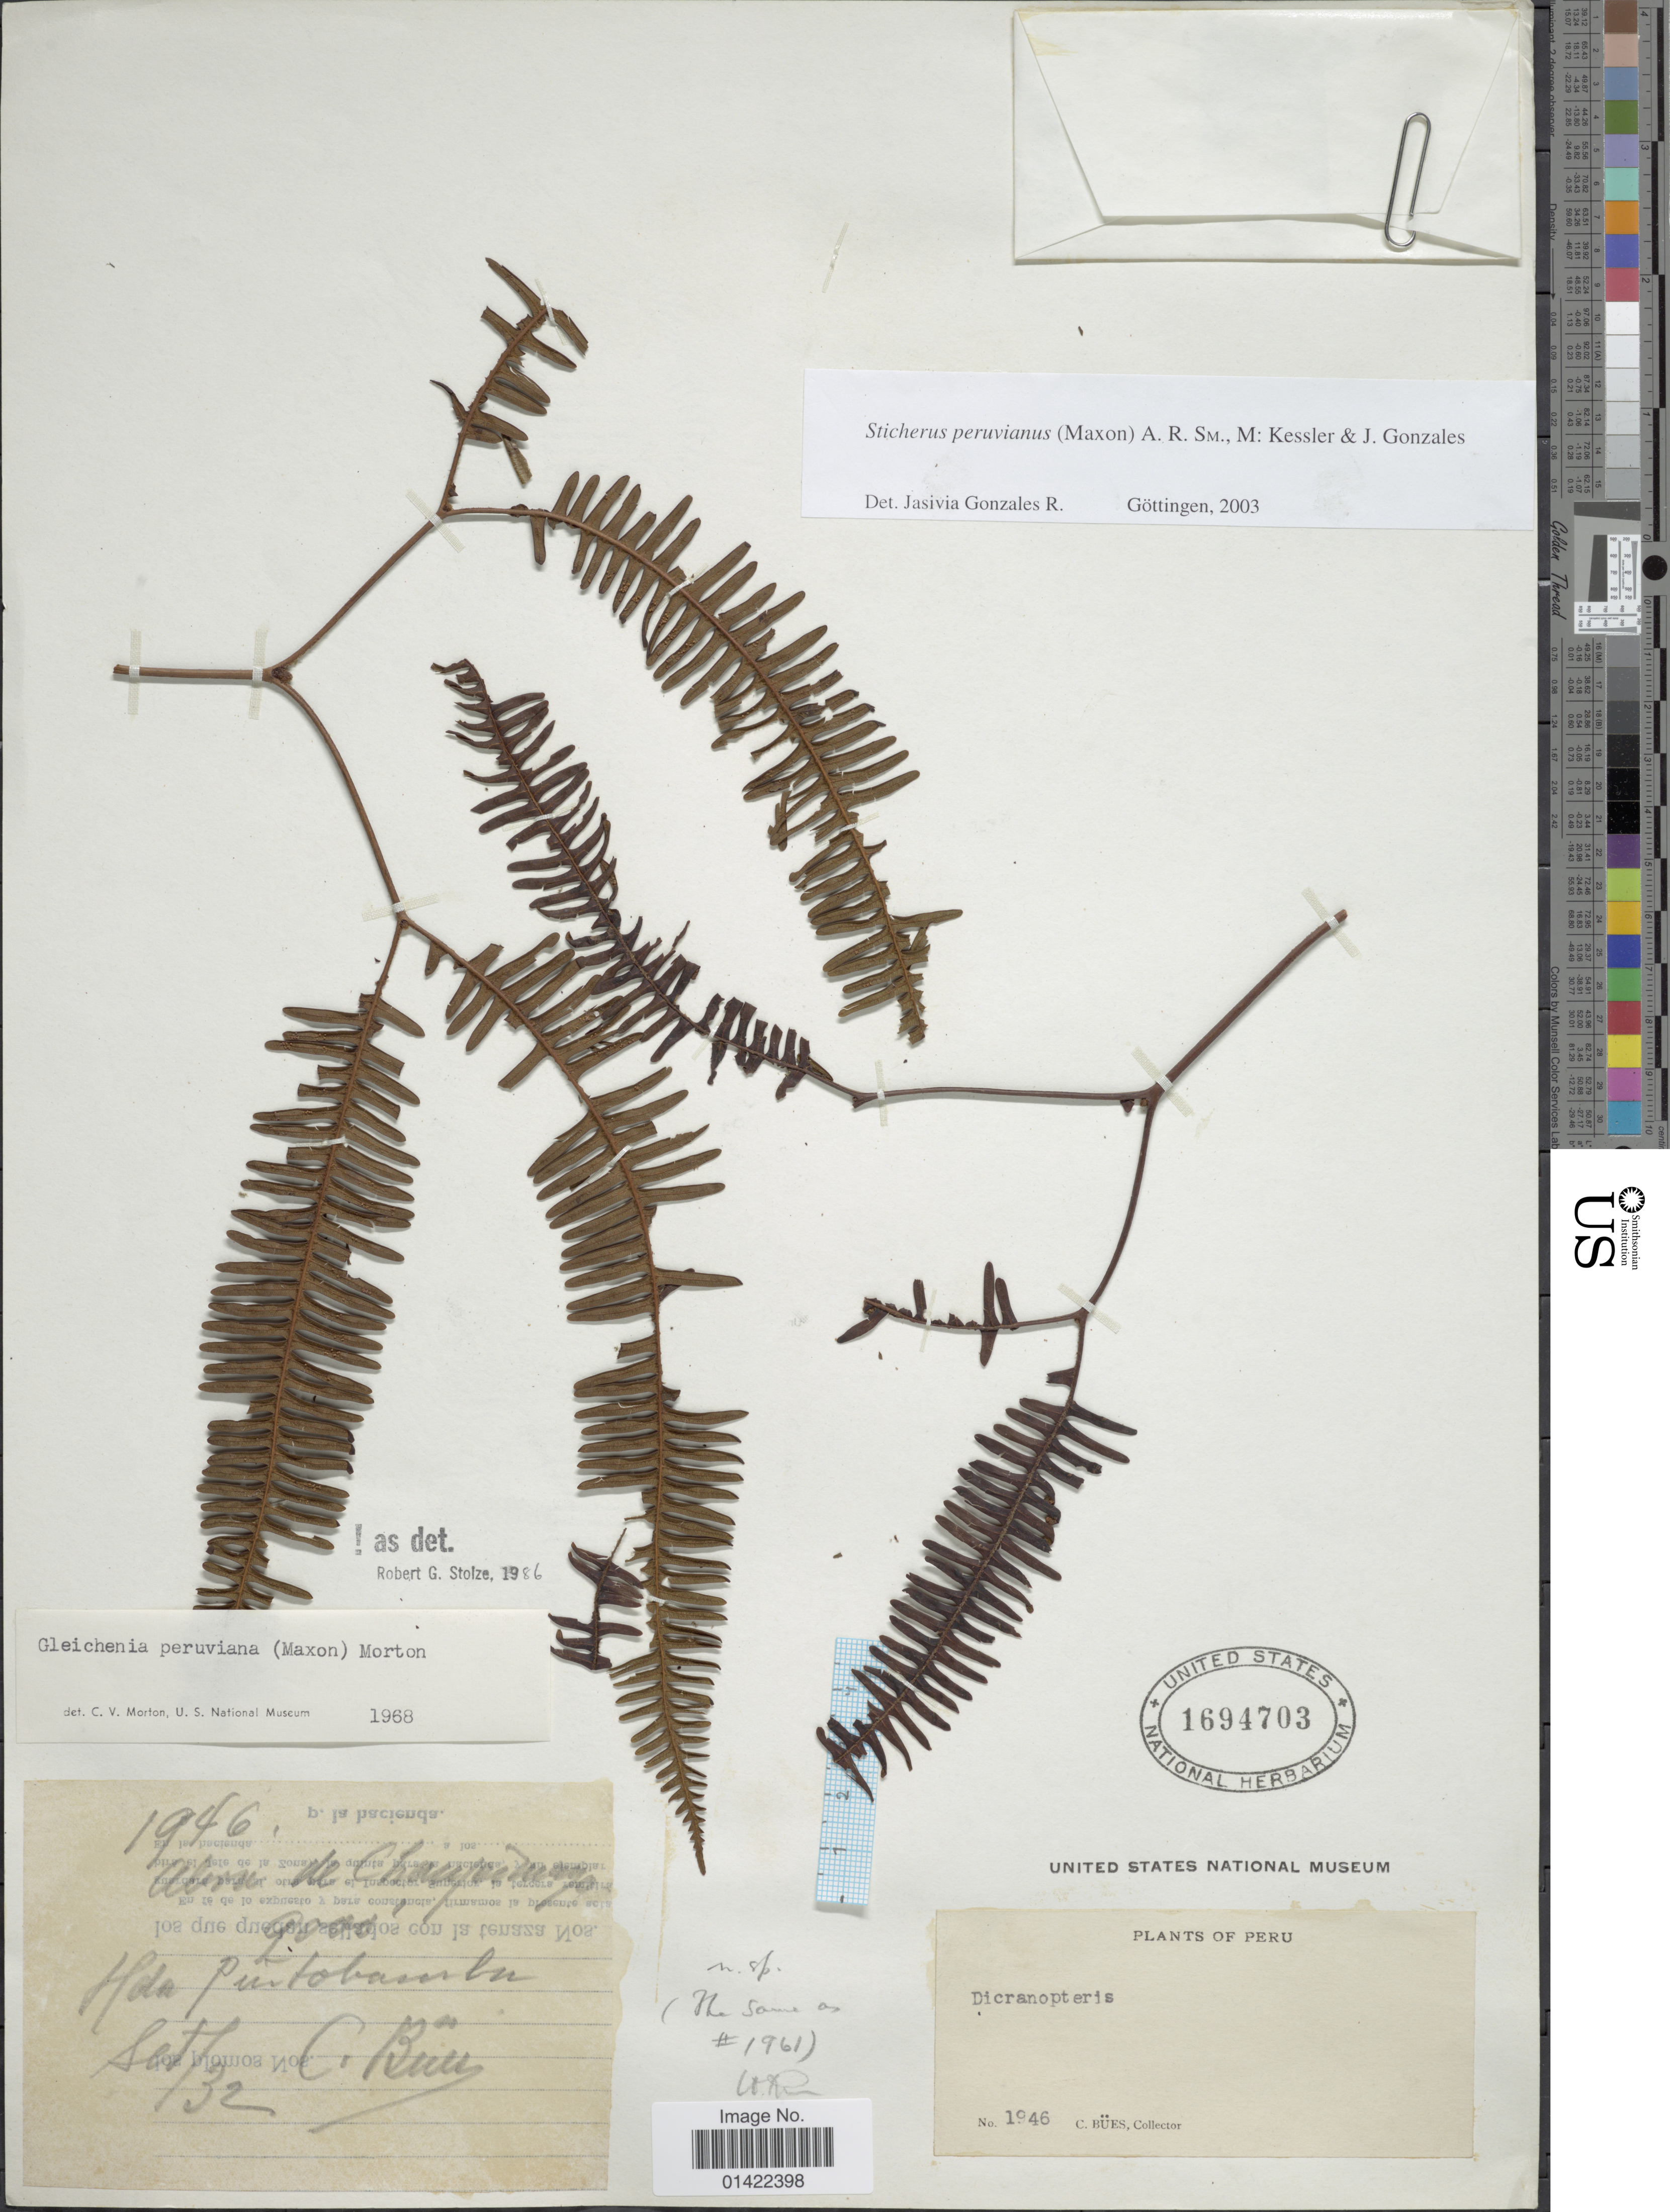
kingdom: Plantae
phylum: Tracheophyta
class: Polypodiopsida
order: Gleicheniales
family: Gleicheniaceae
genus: Sticherus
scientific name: Sticherus peruvianus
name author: (Maxon) A.R. Sm. et al.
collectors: C. Bues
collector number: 1946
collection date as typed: Transcribed d/m/y: /9/32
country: Peru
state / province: Cusco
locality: Abra de Chaupimayo, Hda Pintobamba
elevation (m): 2743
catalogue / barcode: US 1694703